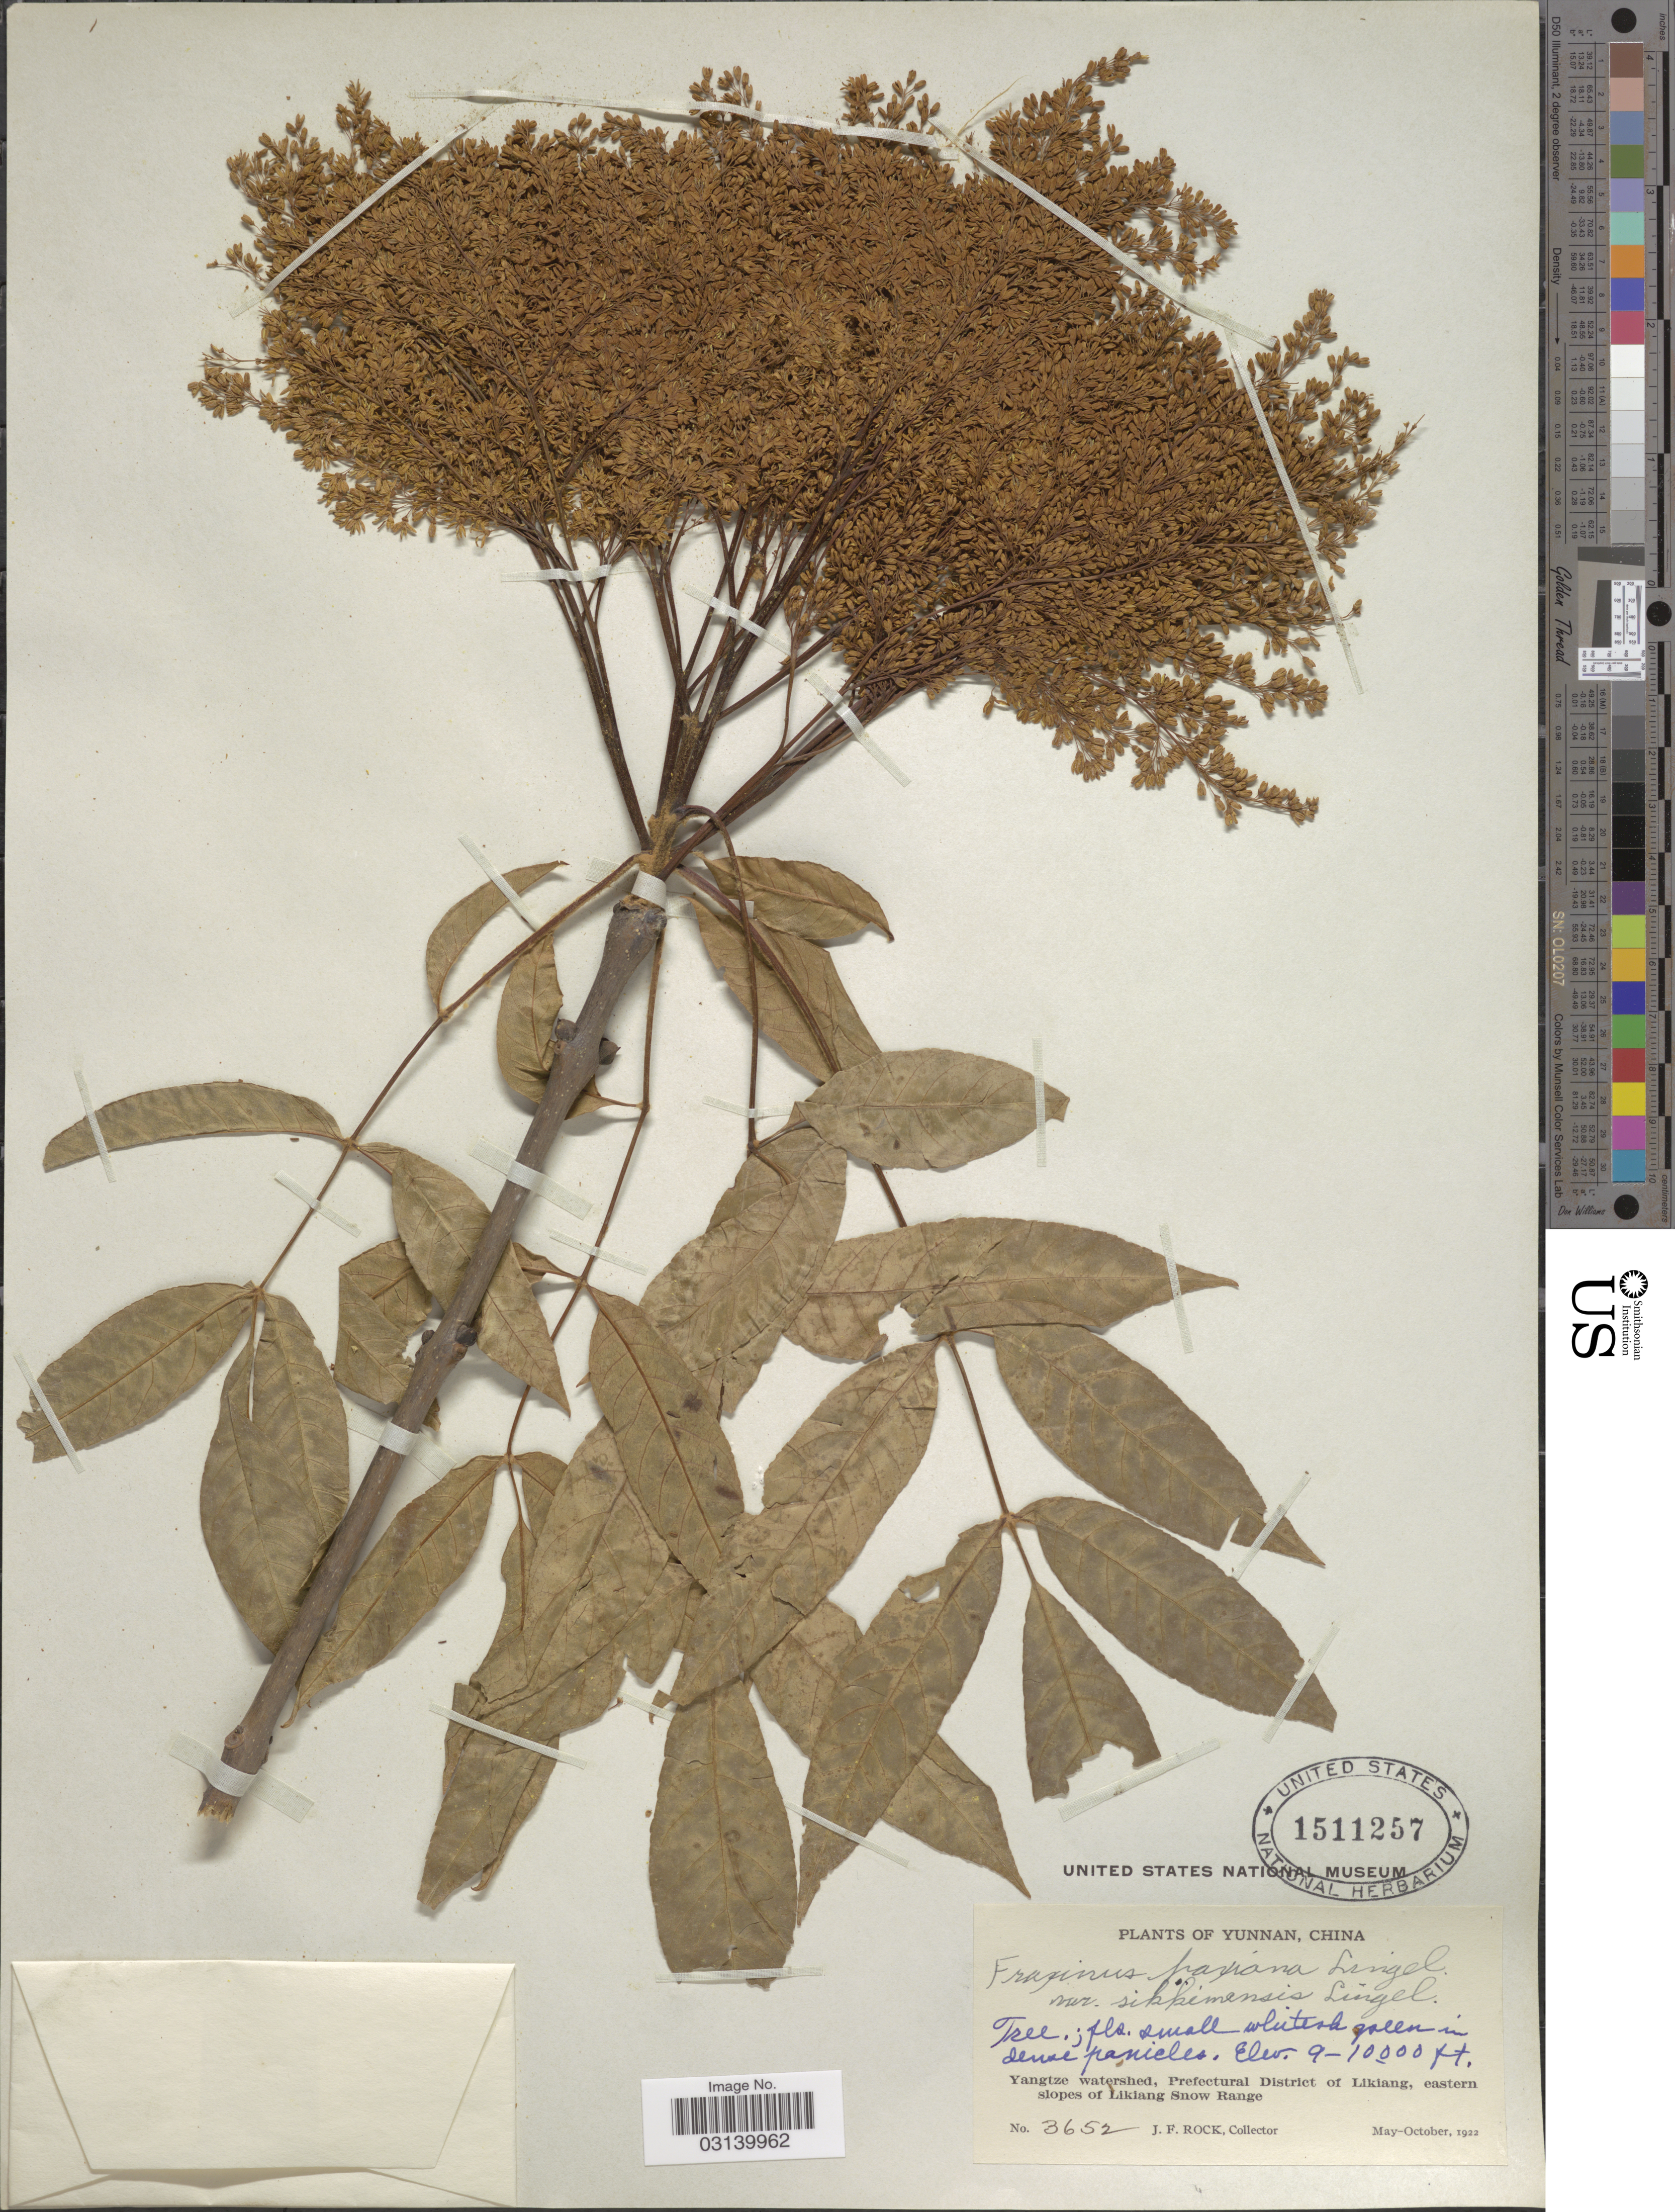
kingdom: Plantae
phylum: Tracheophyta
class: Magnoliopsida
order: Lamiales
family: Oleaceae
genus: Fraxinus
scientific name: Fraxinus paxiana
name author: Lingelsh.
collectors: J. Rock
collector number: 3652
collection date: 1922-05/1922-10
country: China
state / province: Yunnan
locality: Yangtze watershed, Prefectural District of Likiang, eastern slopes of Likiang Snow Range.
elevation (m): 2743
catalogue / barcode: US 1511257